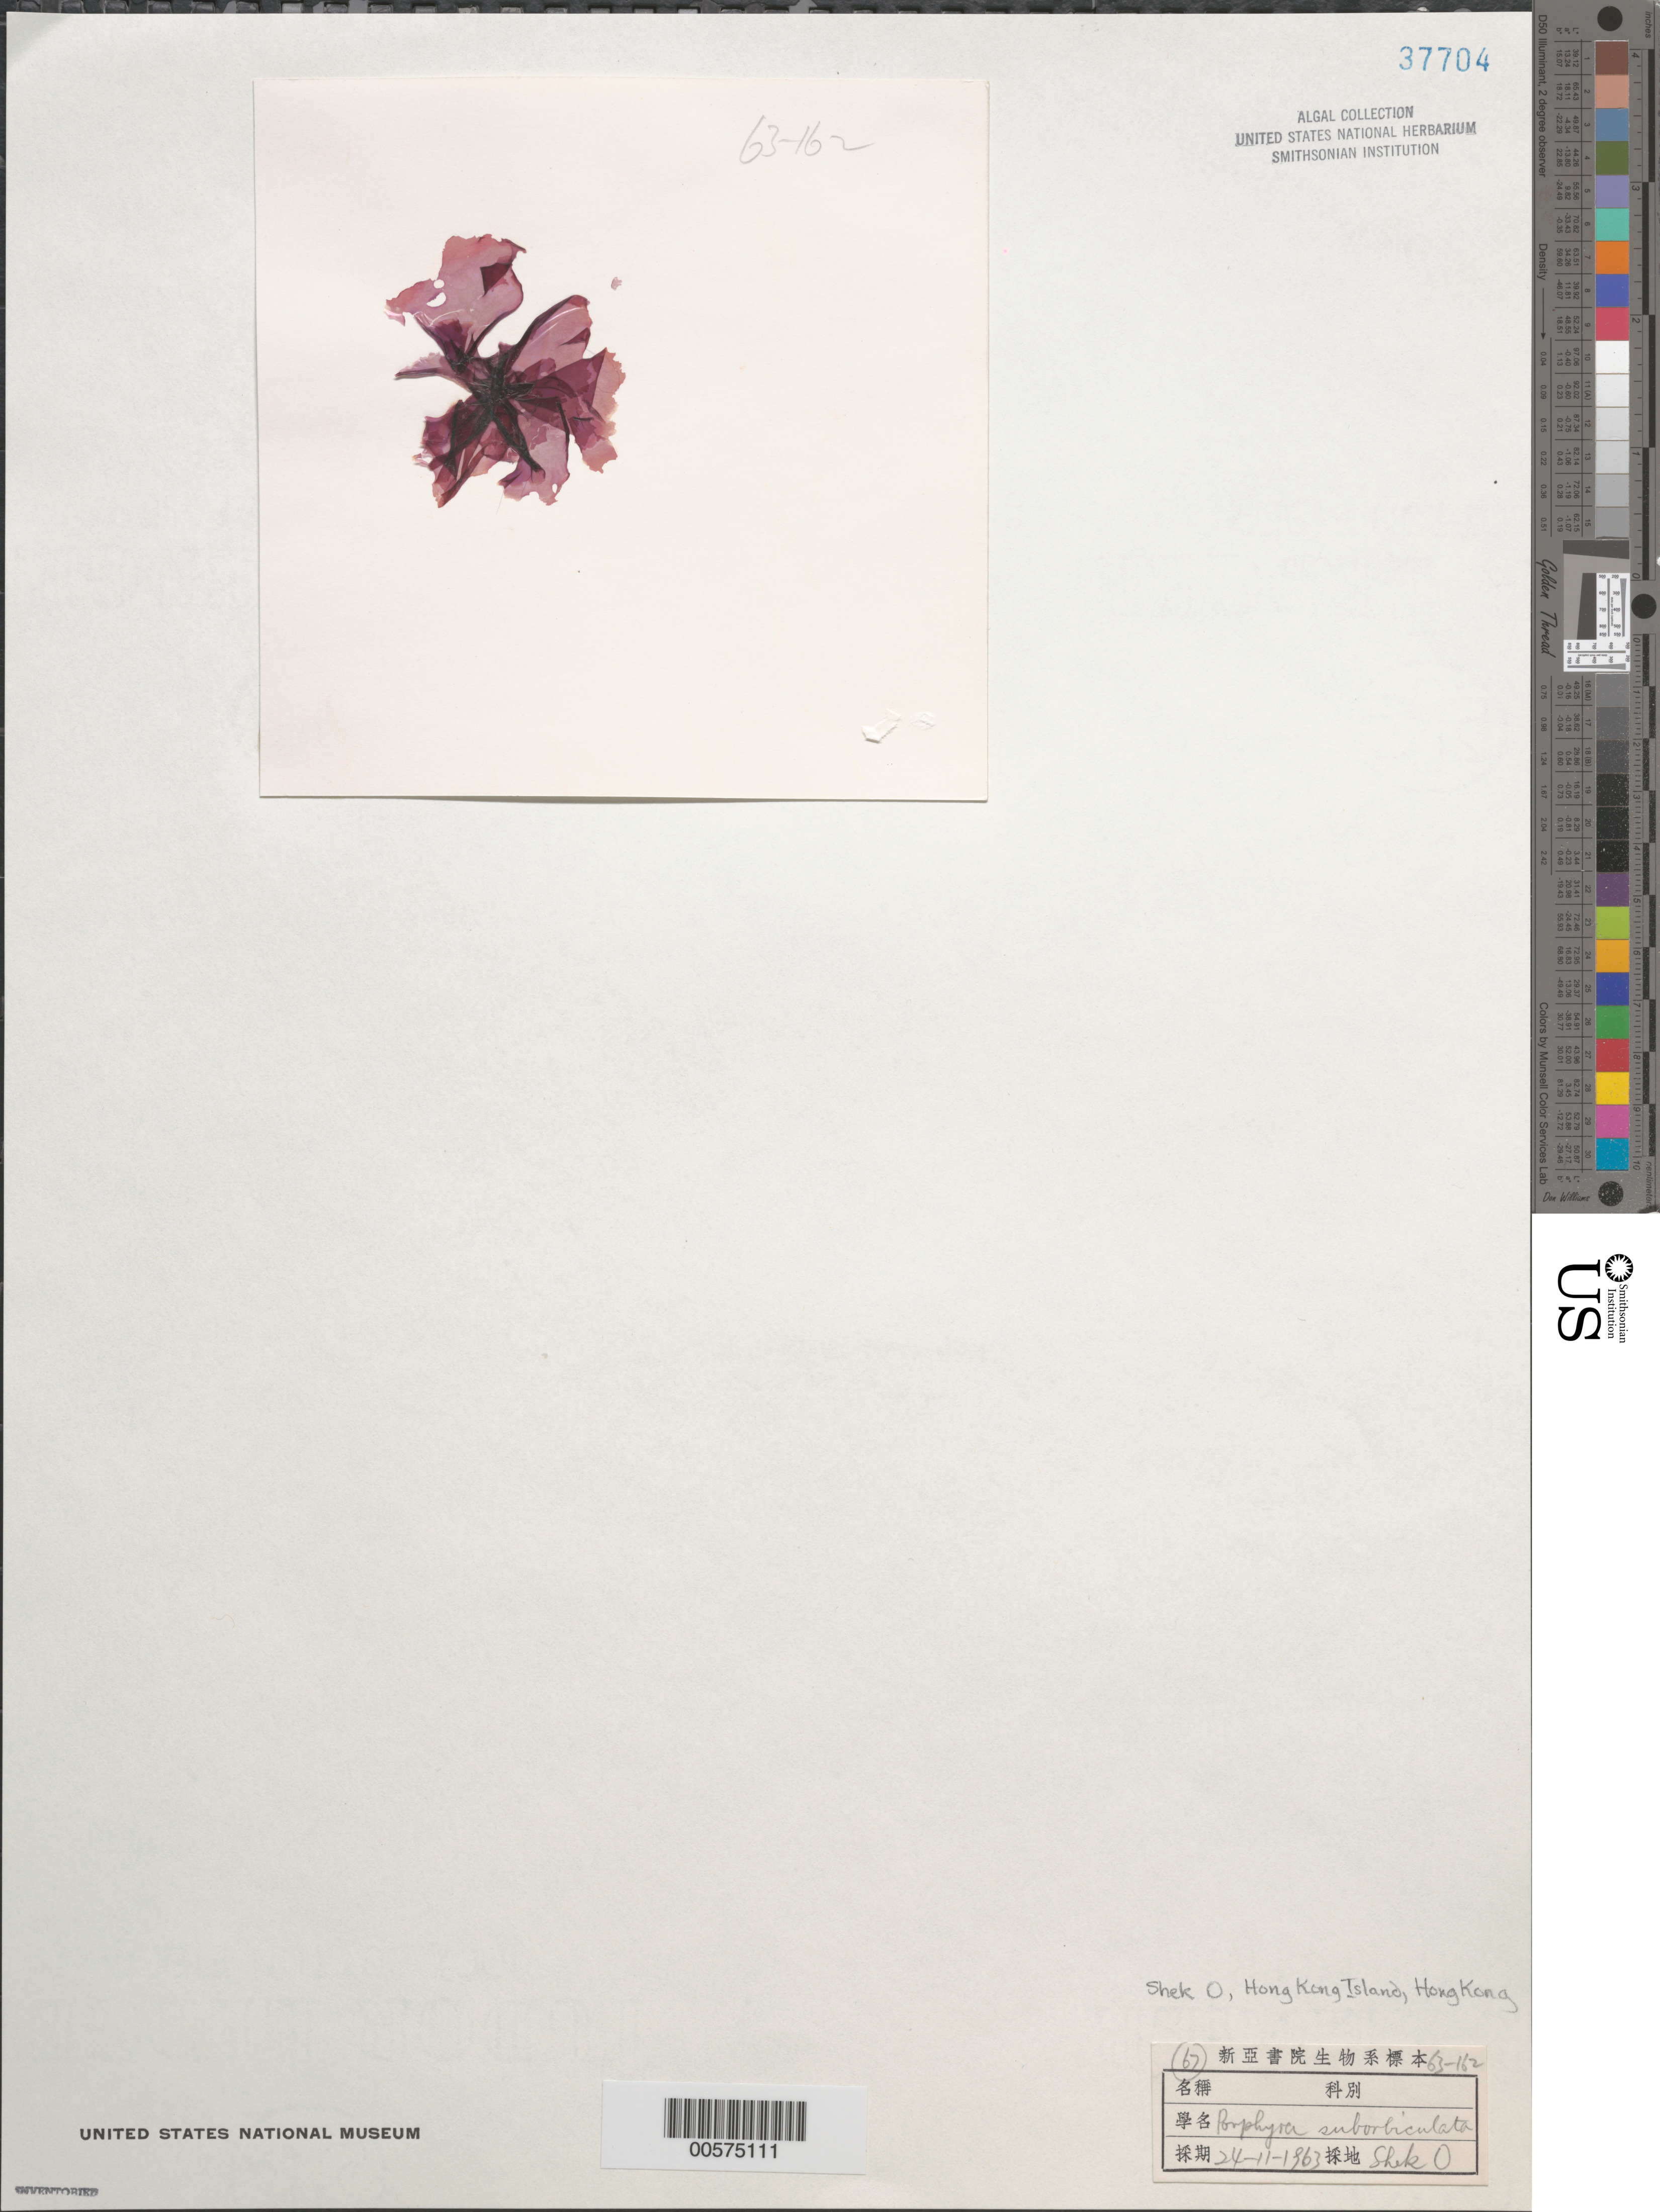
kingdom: Plantae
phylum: Rhodophyta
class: Bangiophyceae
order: Bangiales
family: Bangiaceae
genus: Porphyra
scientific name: Porphyra suborbiculata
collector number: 63-162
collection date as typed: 24 Nov 1963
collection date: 1963-11-24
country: China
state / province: Hong Kong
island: Hong Kong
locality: Shek O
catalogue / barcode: US 37704